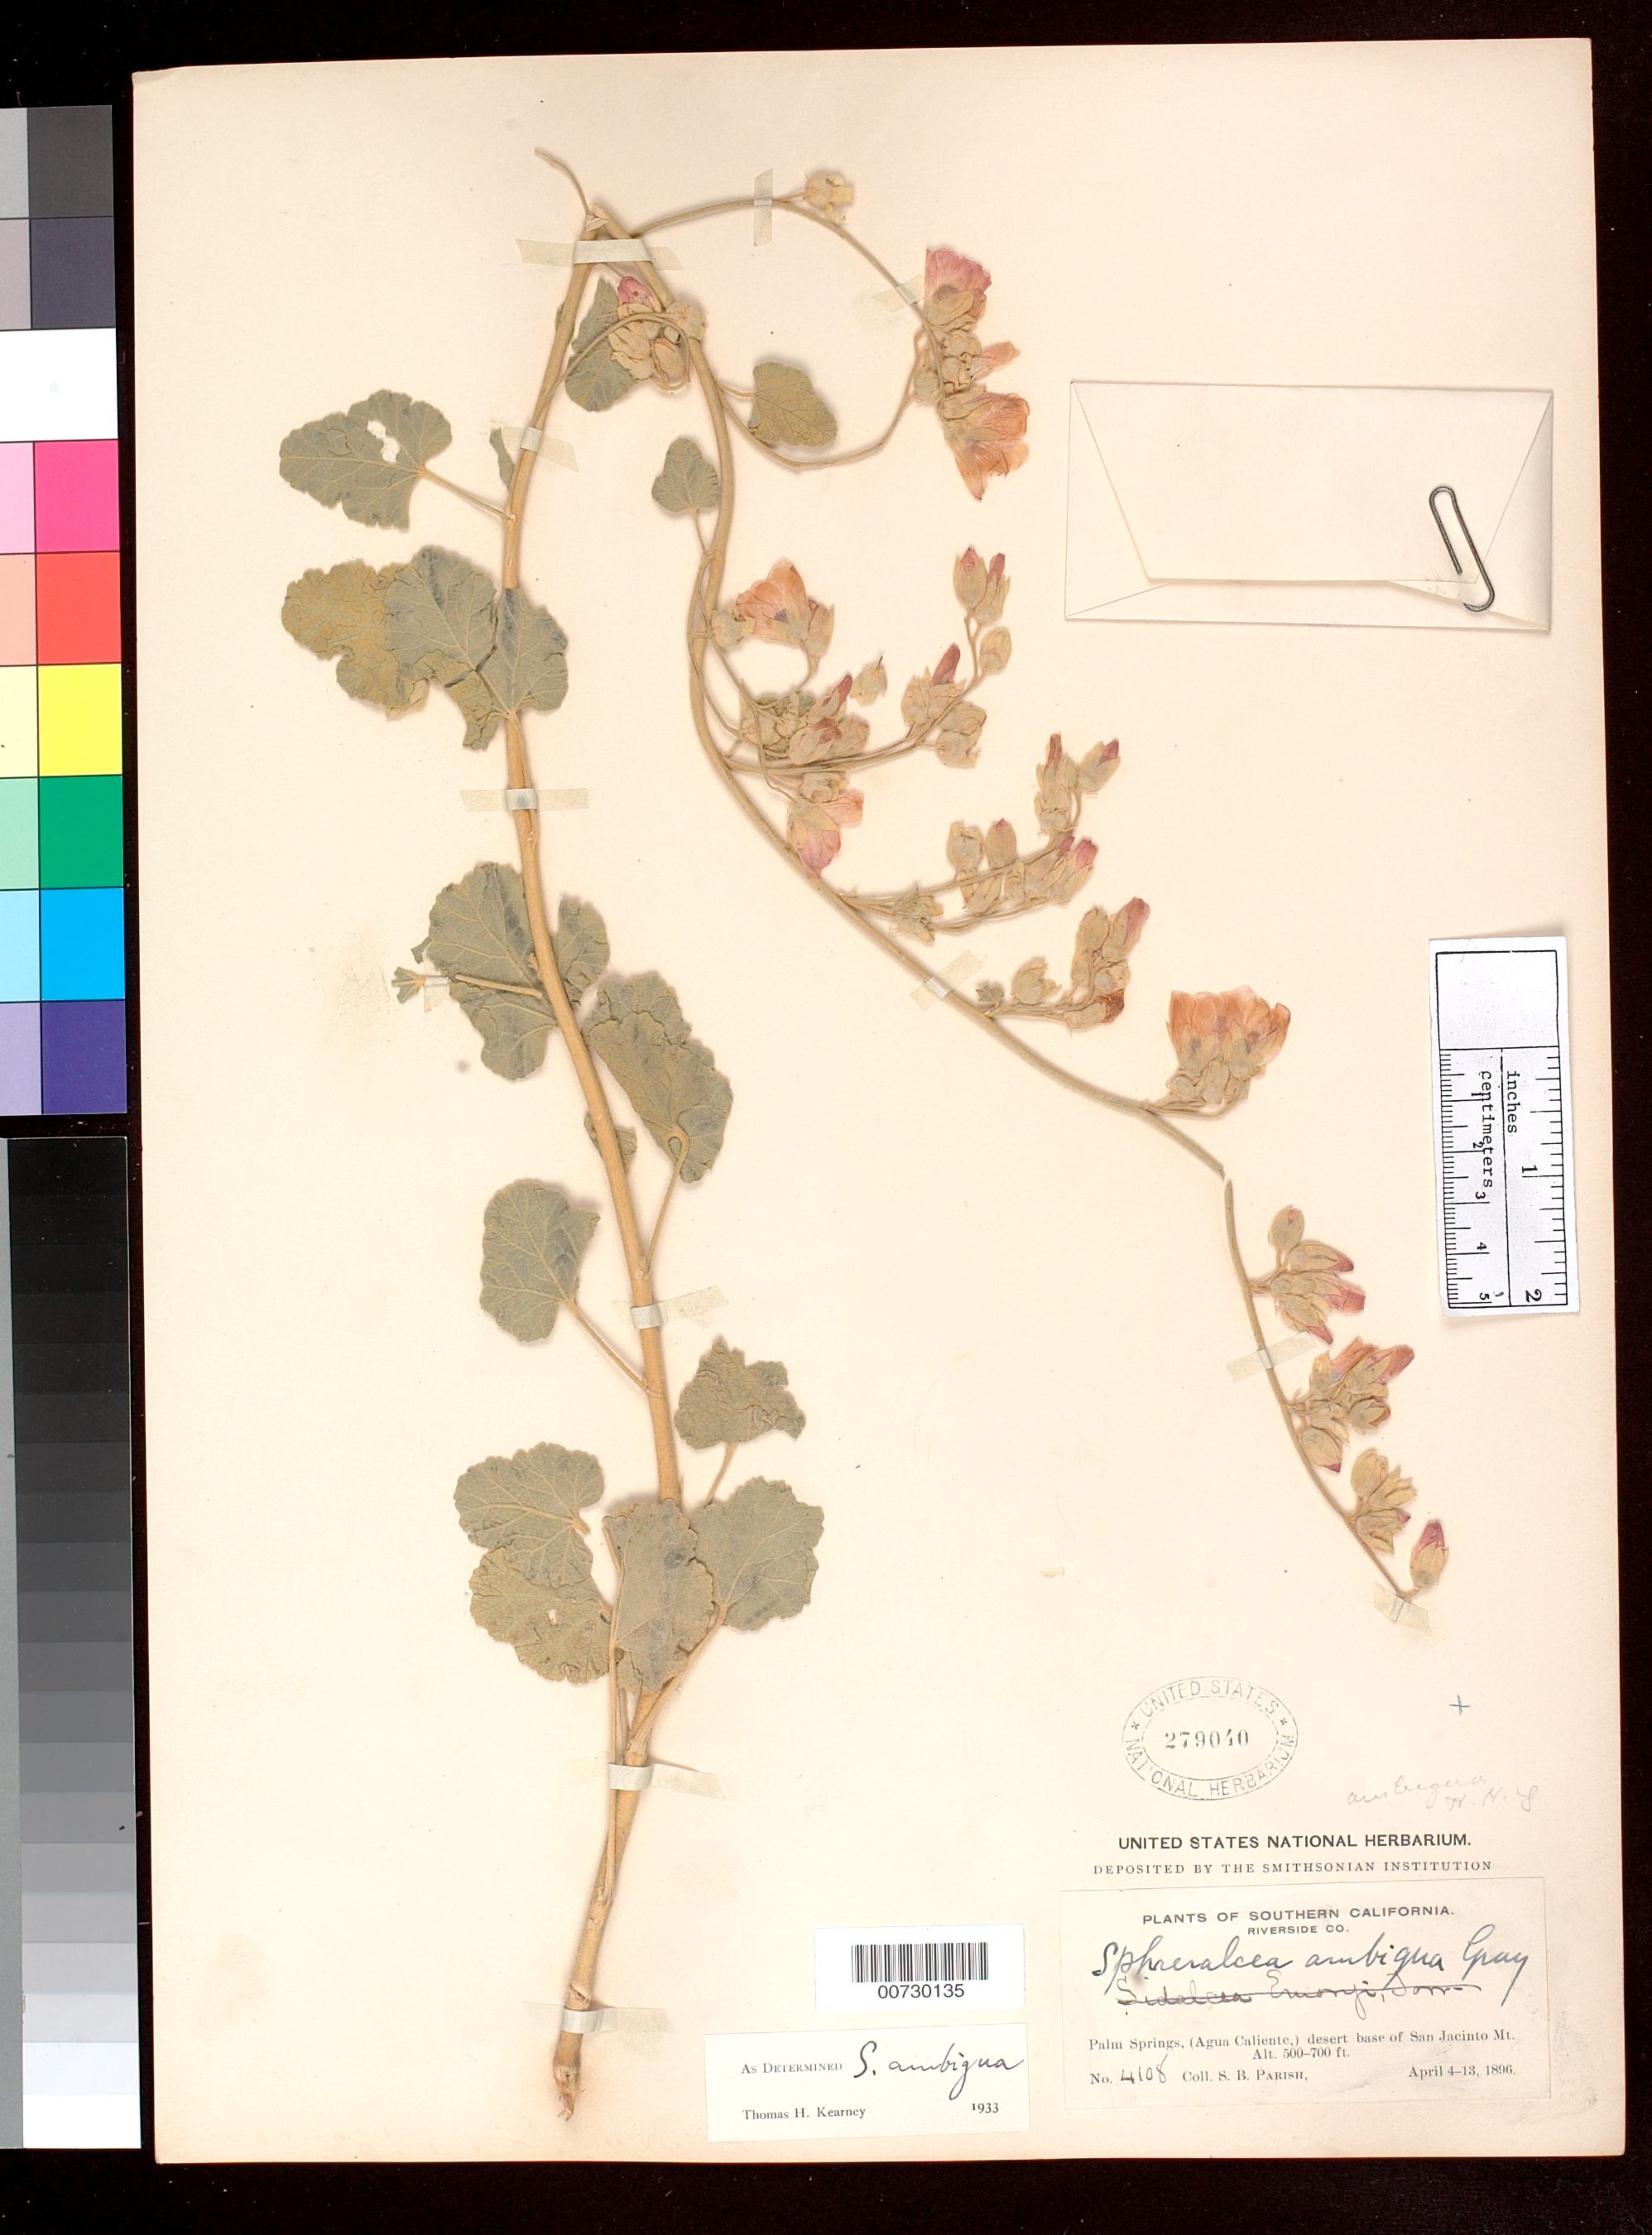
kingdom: Plantae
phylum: Tracheophyta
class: Magnoliopsida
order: Malvales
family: Malvaceae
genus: Sphaeralcea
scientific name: Sphaeralcea ambigua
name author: A. Gray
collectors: S. B. Parish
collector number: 4108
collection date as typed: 04 Apr 1896 to 13 Apr 1896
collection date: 1896-04-04/1896-04-13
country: United States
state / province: California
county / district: Riverside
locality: Palm Springs, (Agua Caliente,) desert base of San Jacinto Mt.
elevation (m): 152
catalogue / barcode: US 279040